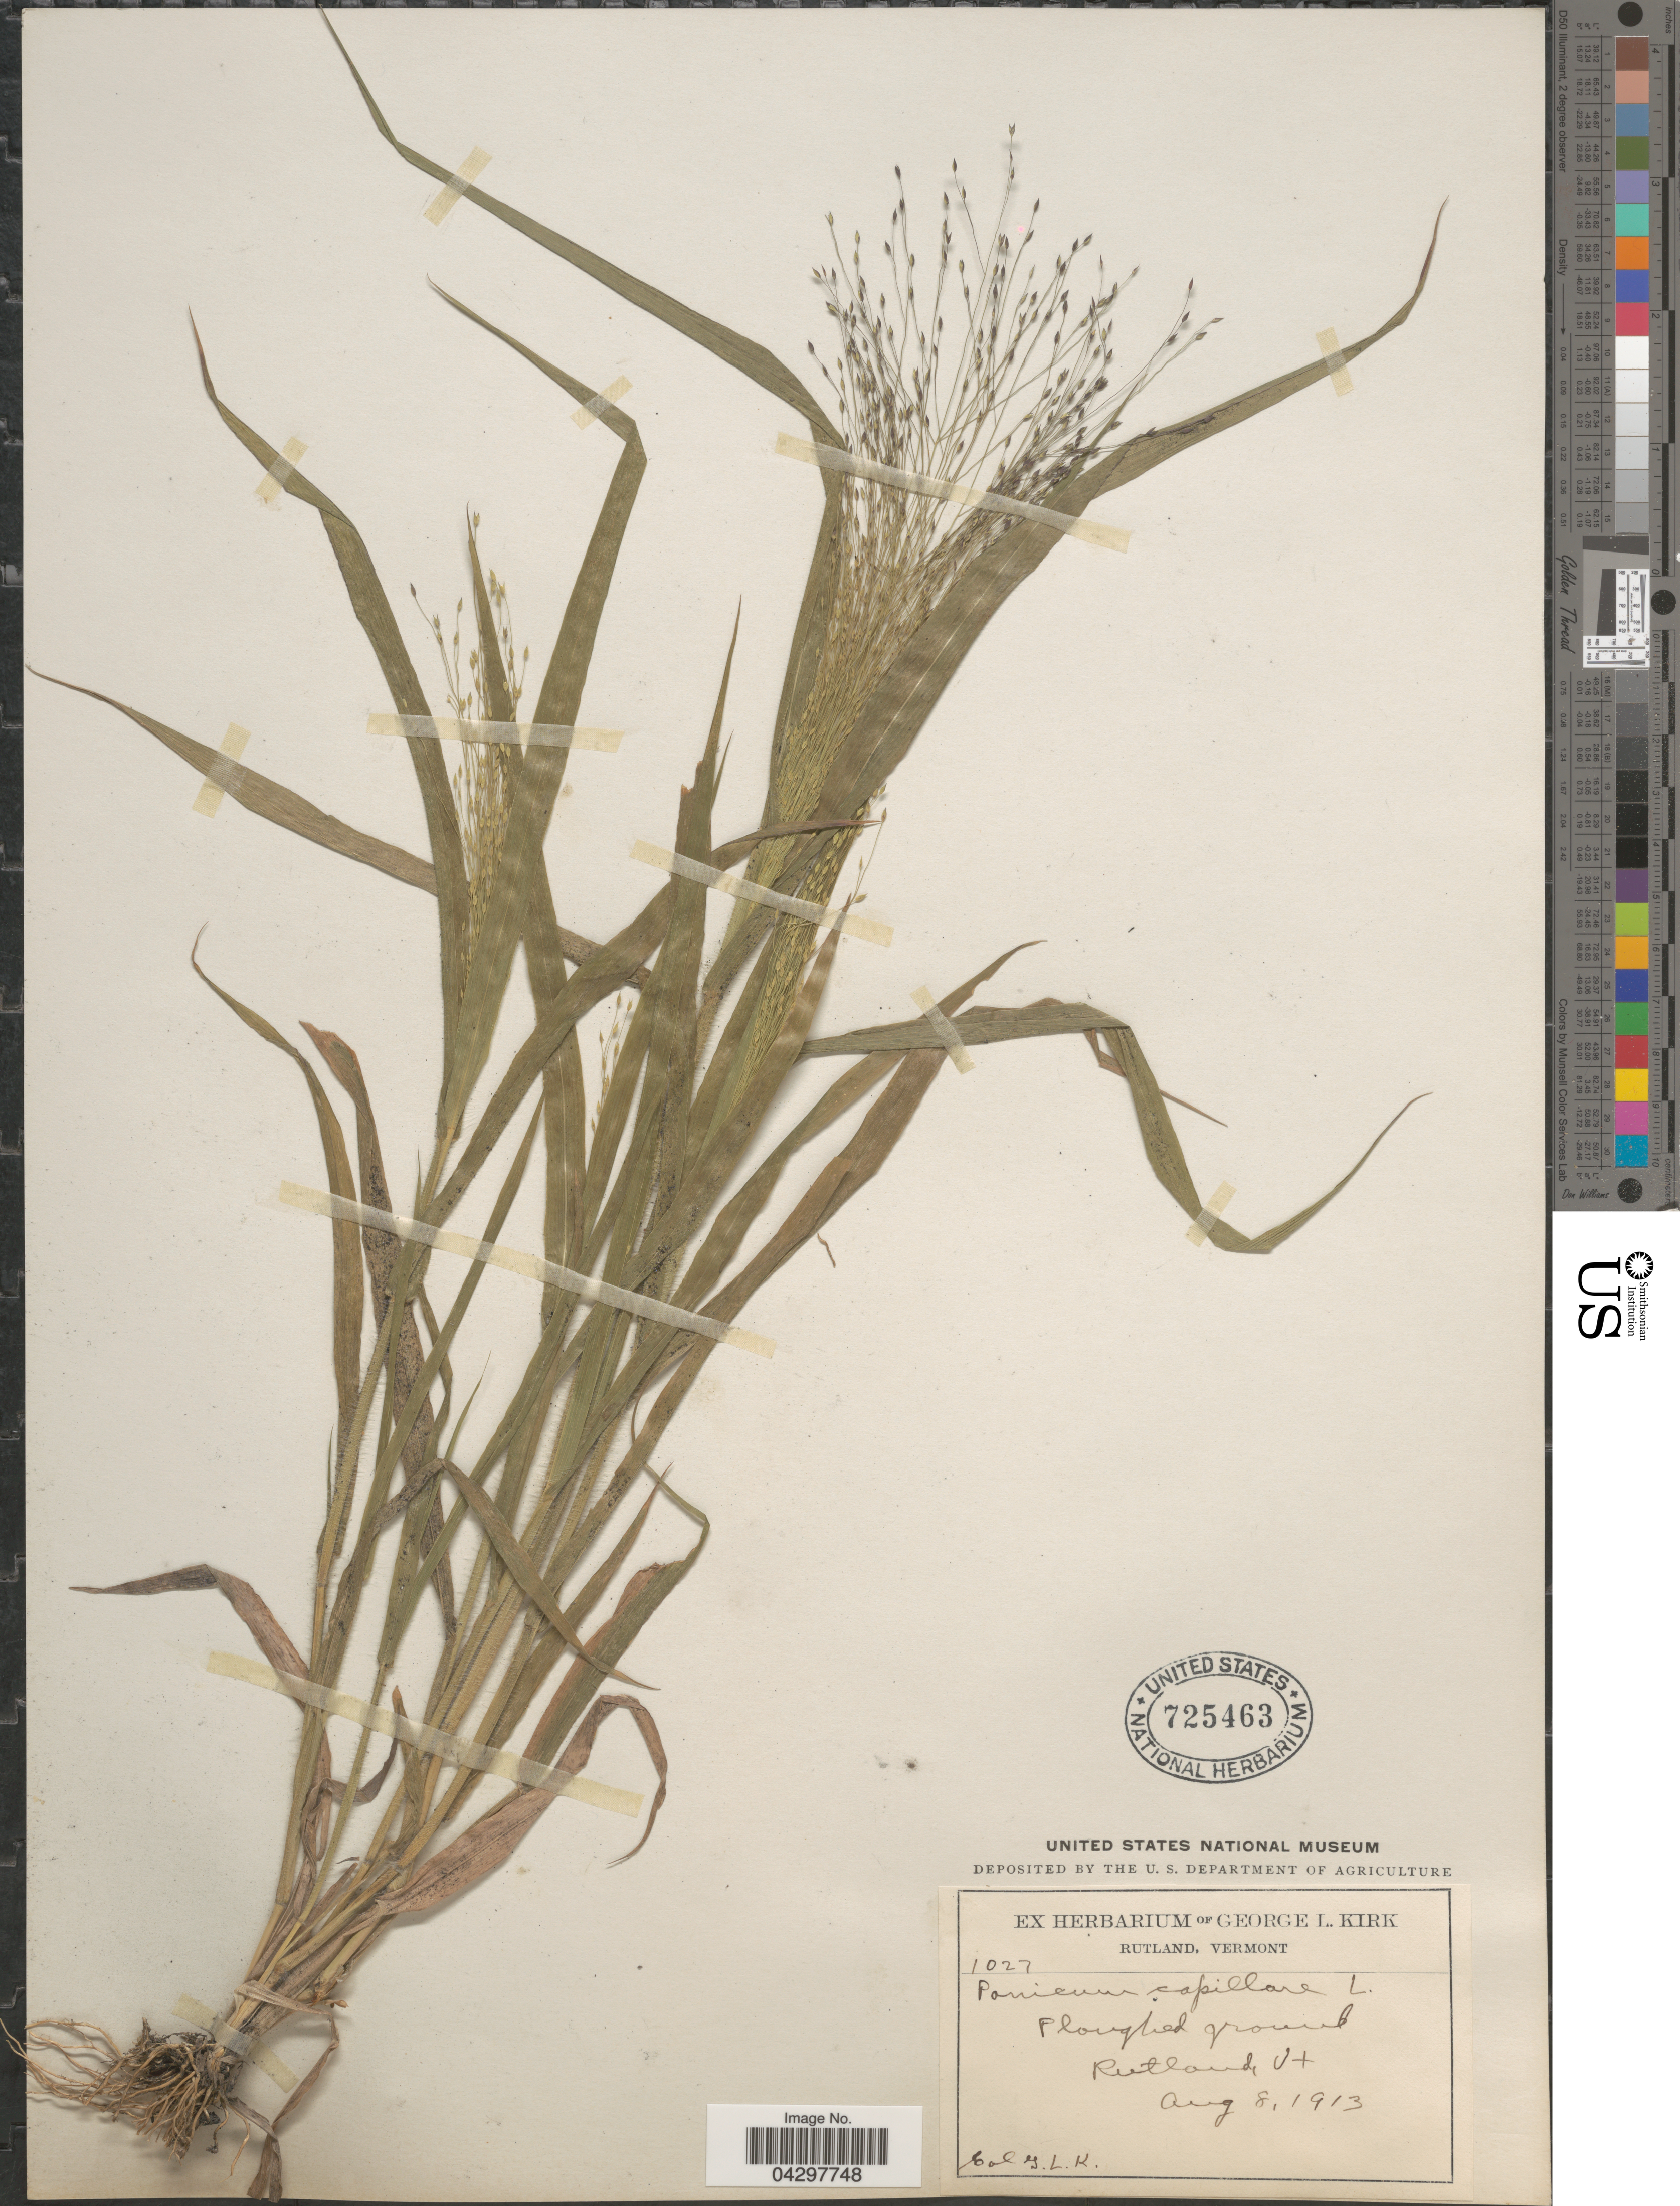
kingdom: Plantae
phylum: Tracheophyta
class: Liliopsida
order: Poales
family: Poaceae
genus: Panicum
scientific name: Panicum capillare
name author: L.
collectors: G. Kirk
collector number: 1027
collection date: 1913-08-08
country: United States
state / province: Vermont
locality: Ploughed ground. Rutland.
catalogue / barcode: US 725463